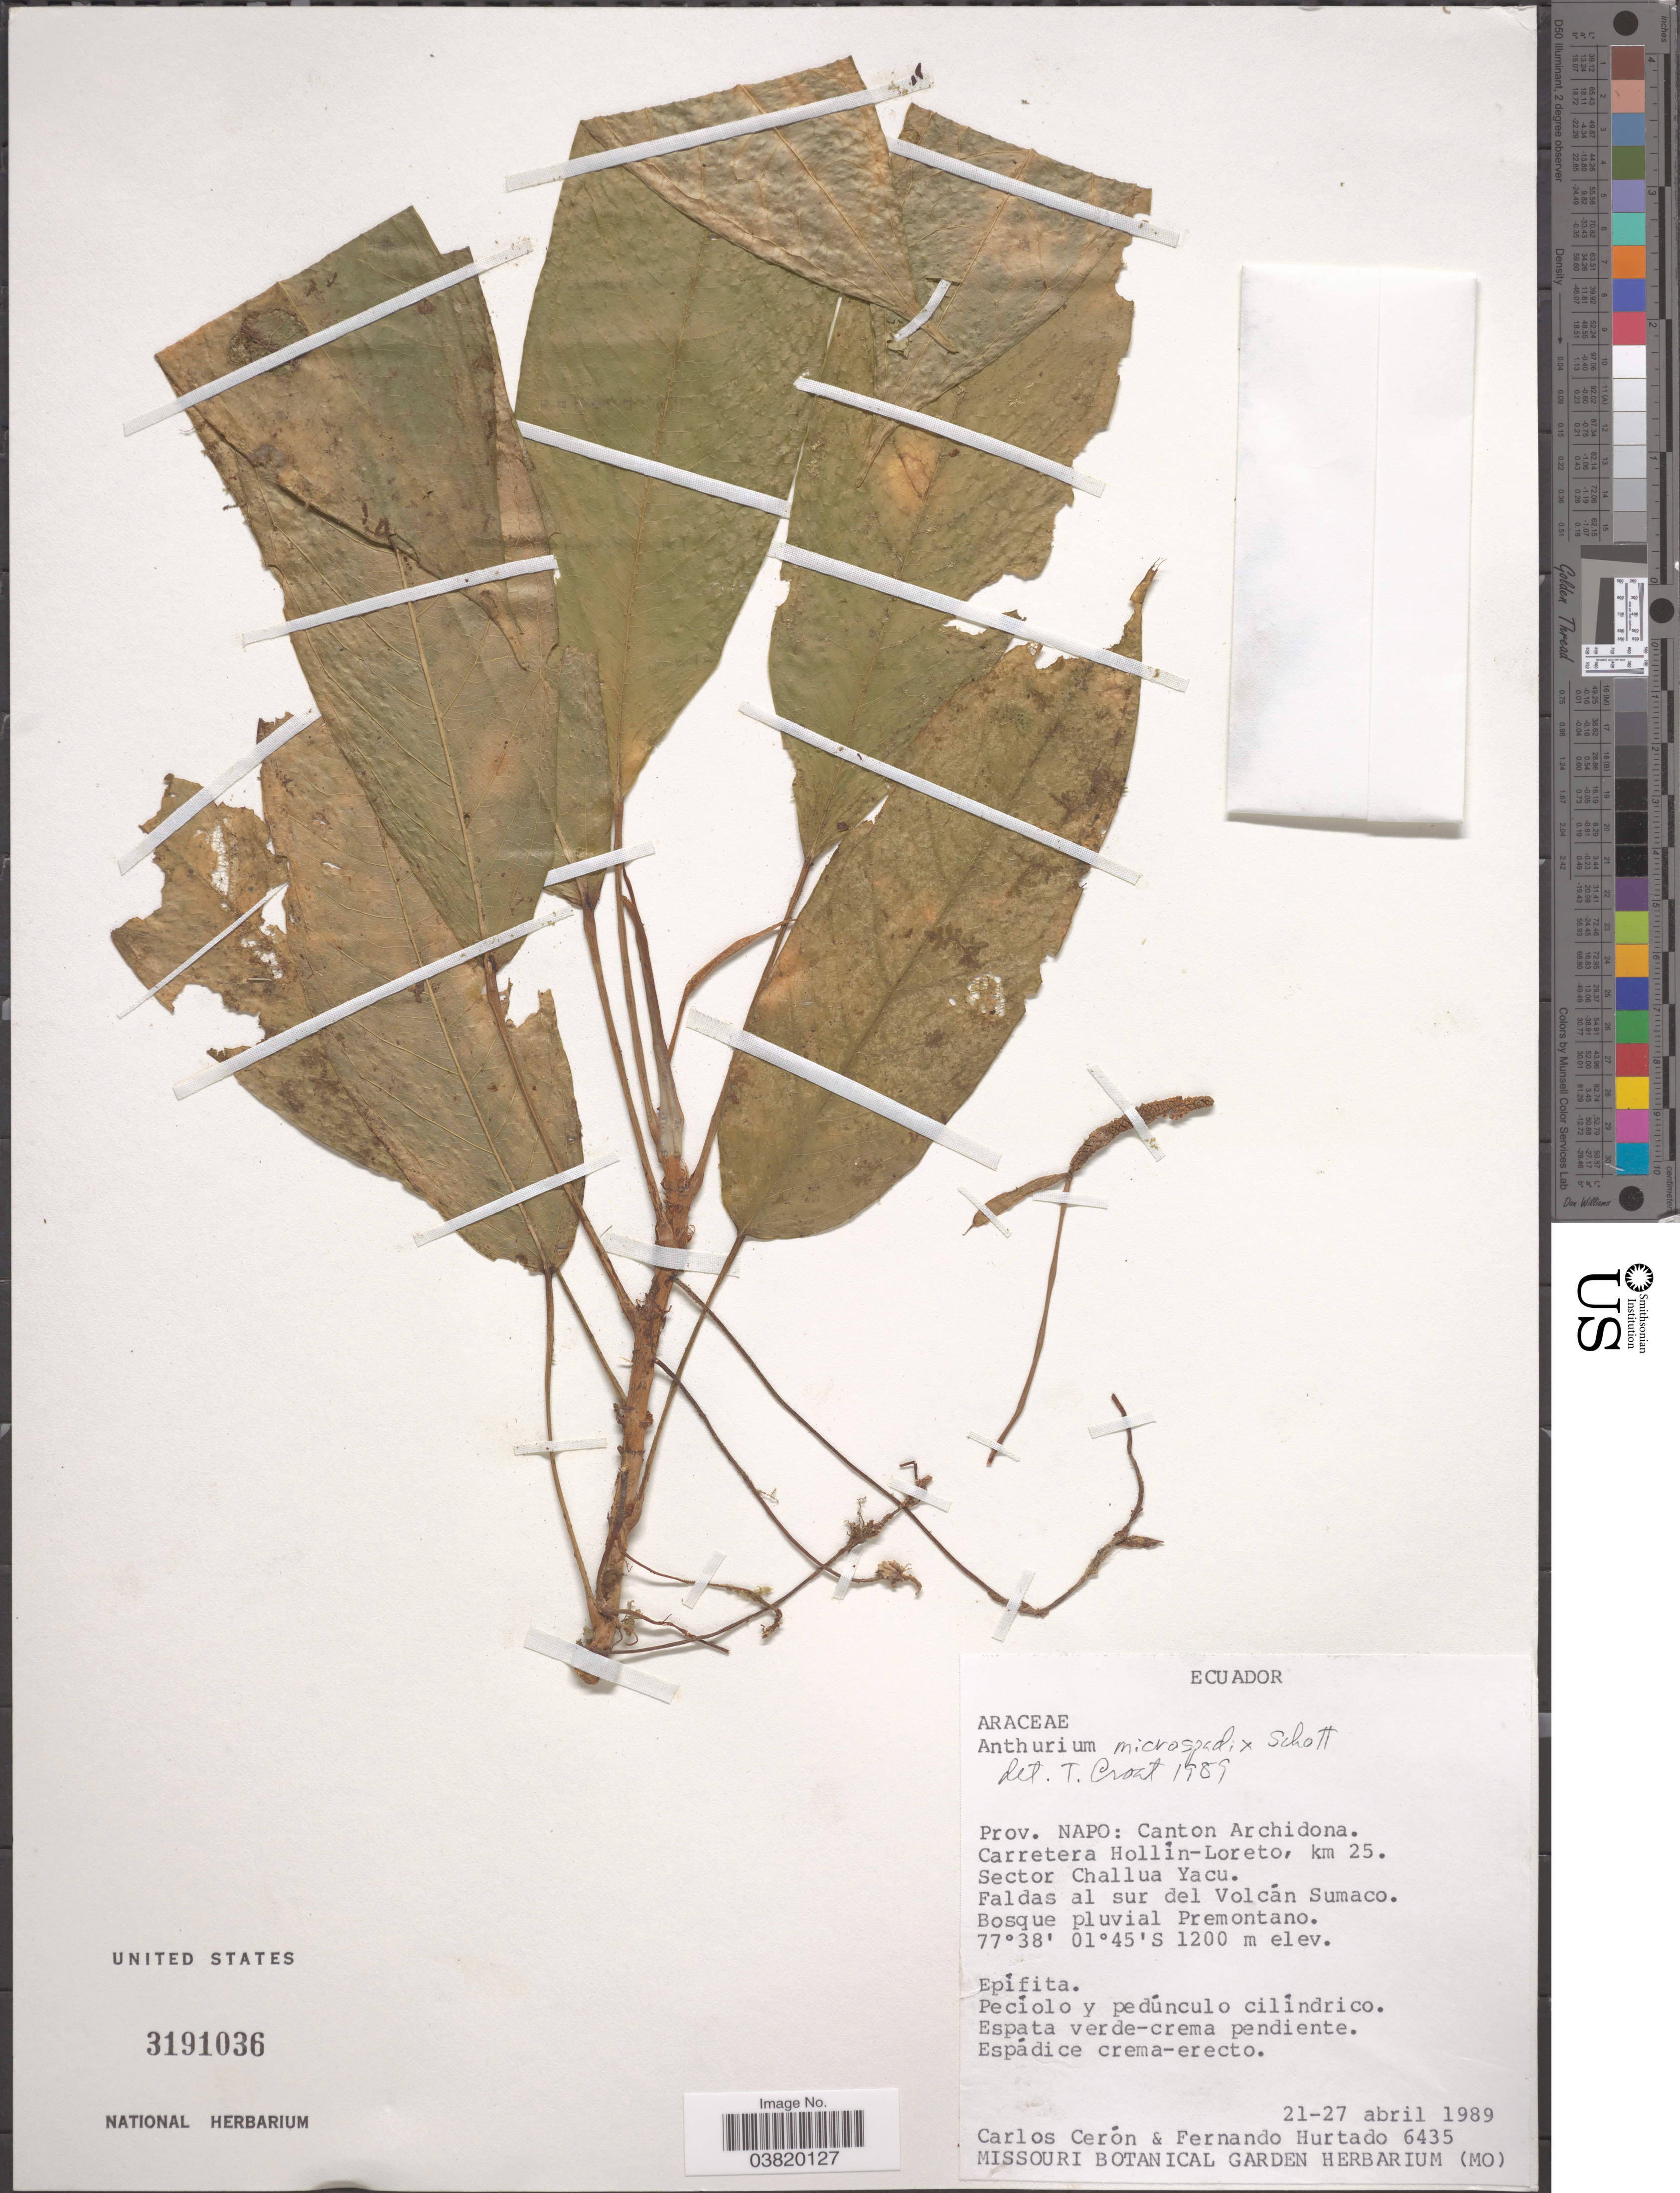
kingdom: Plantae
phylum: Tracheophyta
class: Liliopsida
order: Alismatales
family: Araceae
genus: Anthurium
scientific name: Anthurium microspadix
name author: Schott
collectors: C. E. Cerón M. & F. Hurtado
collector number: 6435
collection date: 1989-04-21/1989-04-27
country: Ecuador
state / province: Napo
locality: Canton Archidona. Carretera Hollin-Loreto, km 25. Sector Challua Yacu.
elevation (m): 1200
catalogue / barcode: US 3191036